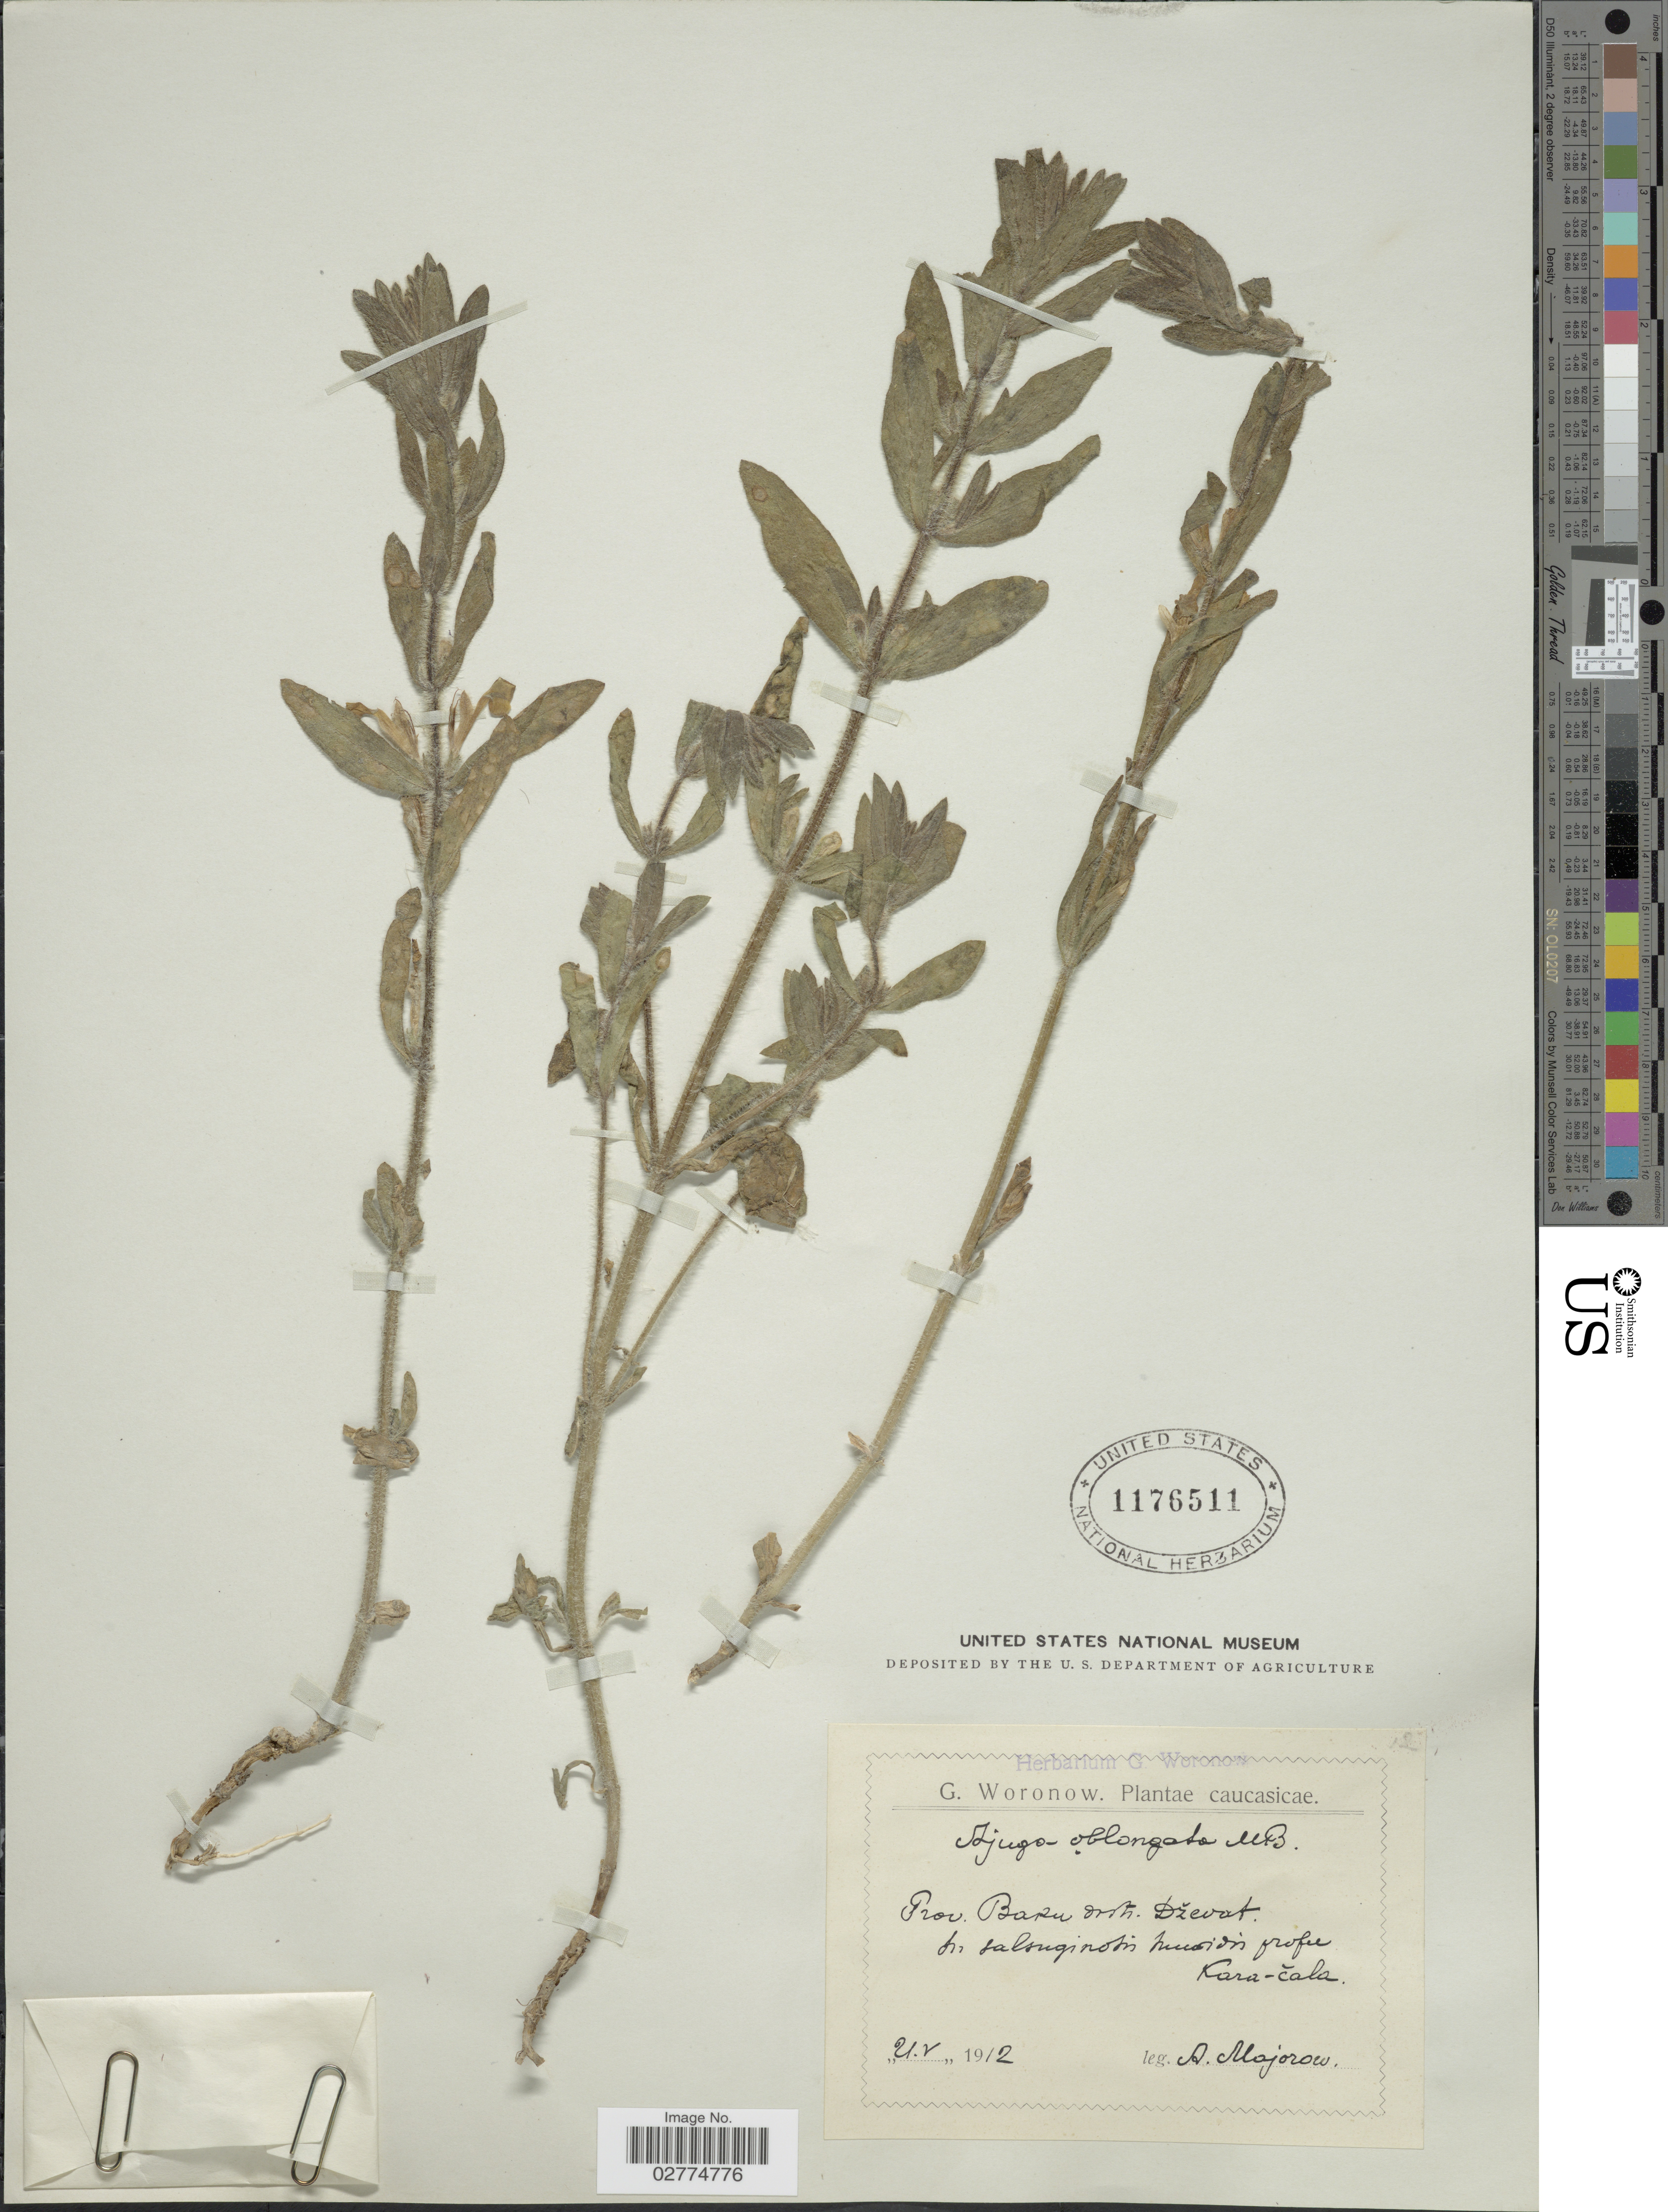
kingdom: Plantae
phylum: Tracheophyta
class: Magnoliopsida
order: Lamiales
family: Lamiaceae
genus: Ajuga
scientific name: Ajuga oblongata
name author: M. Bieb.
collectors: A. Majorow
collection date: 1912-05-21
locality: Caucasicae. Prov. Baru orsth. Dzevat. In salsuginosis humidis profu Kara-cala. [interpreted]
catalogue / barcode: US 1176511